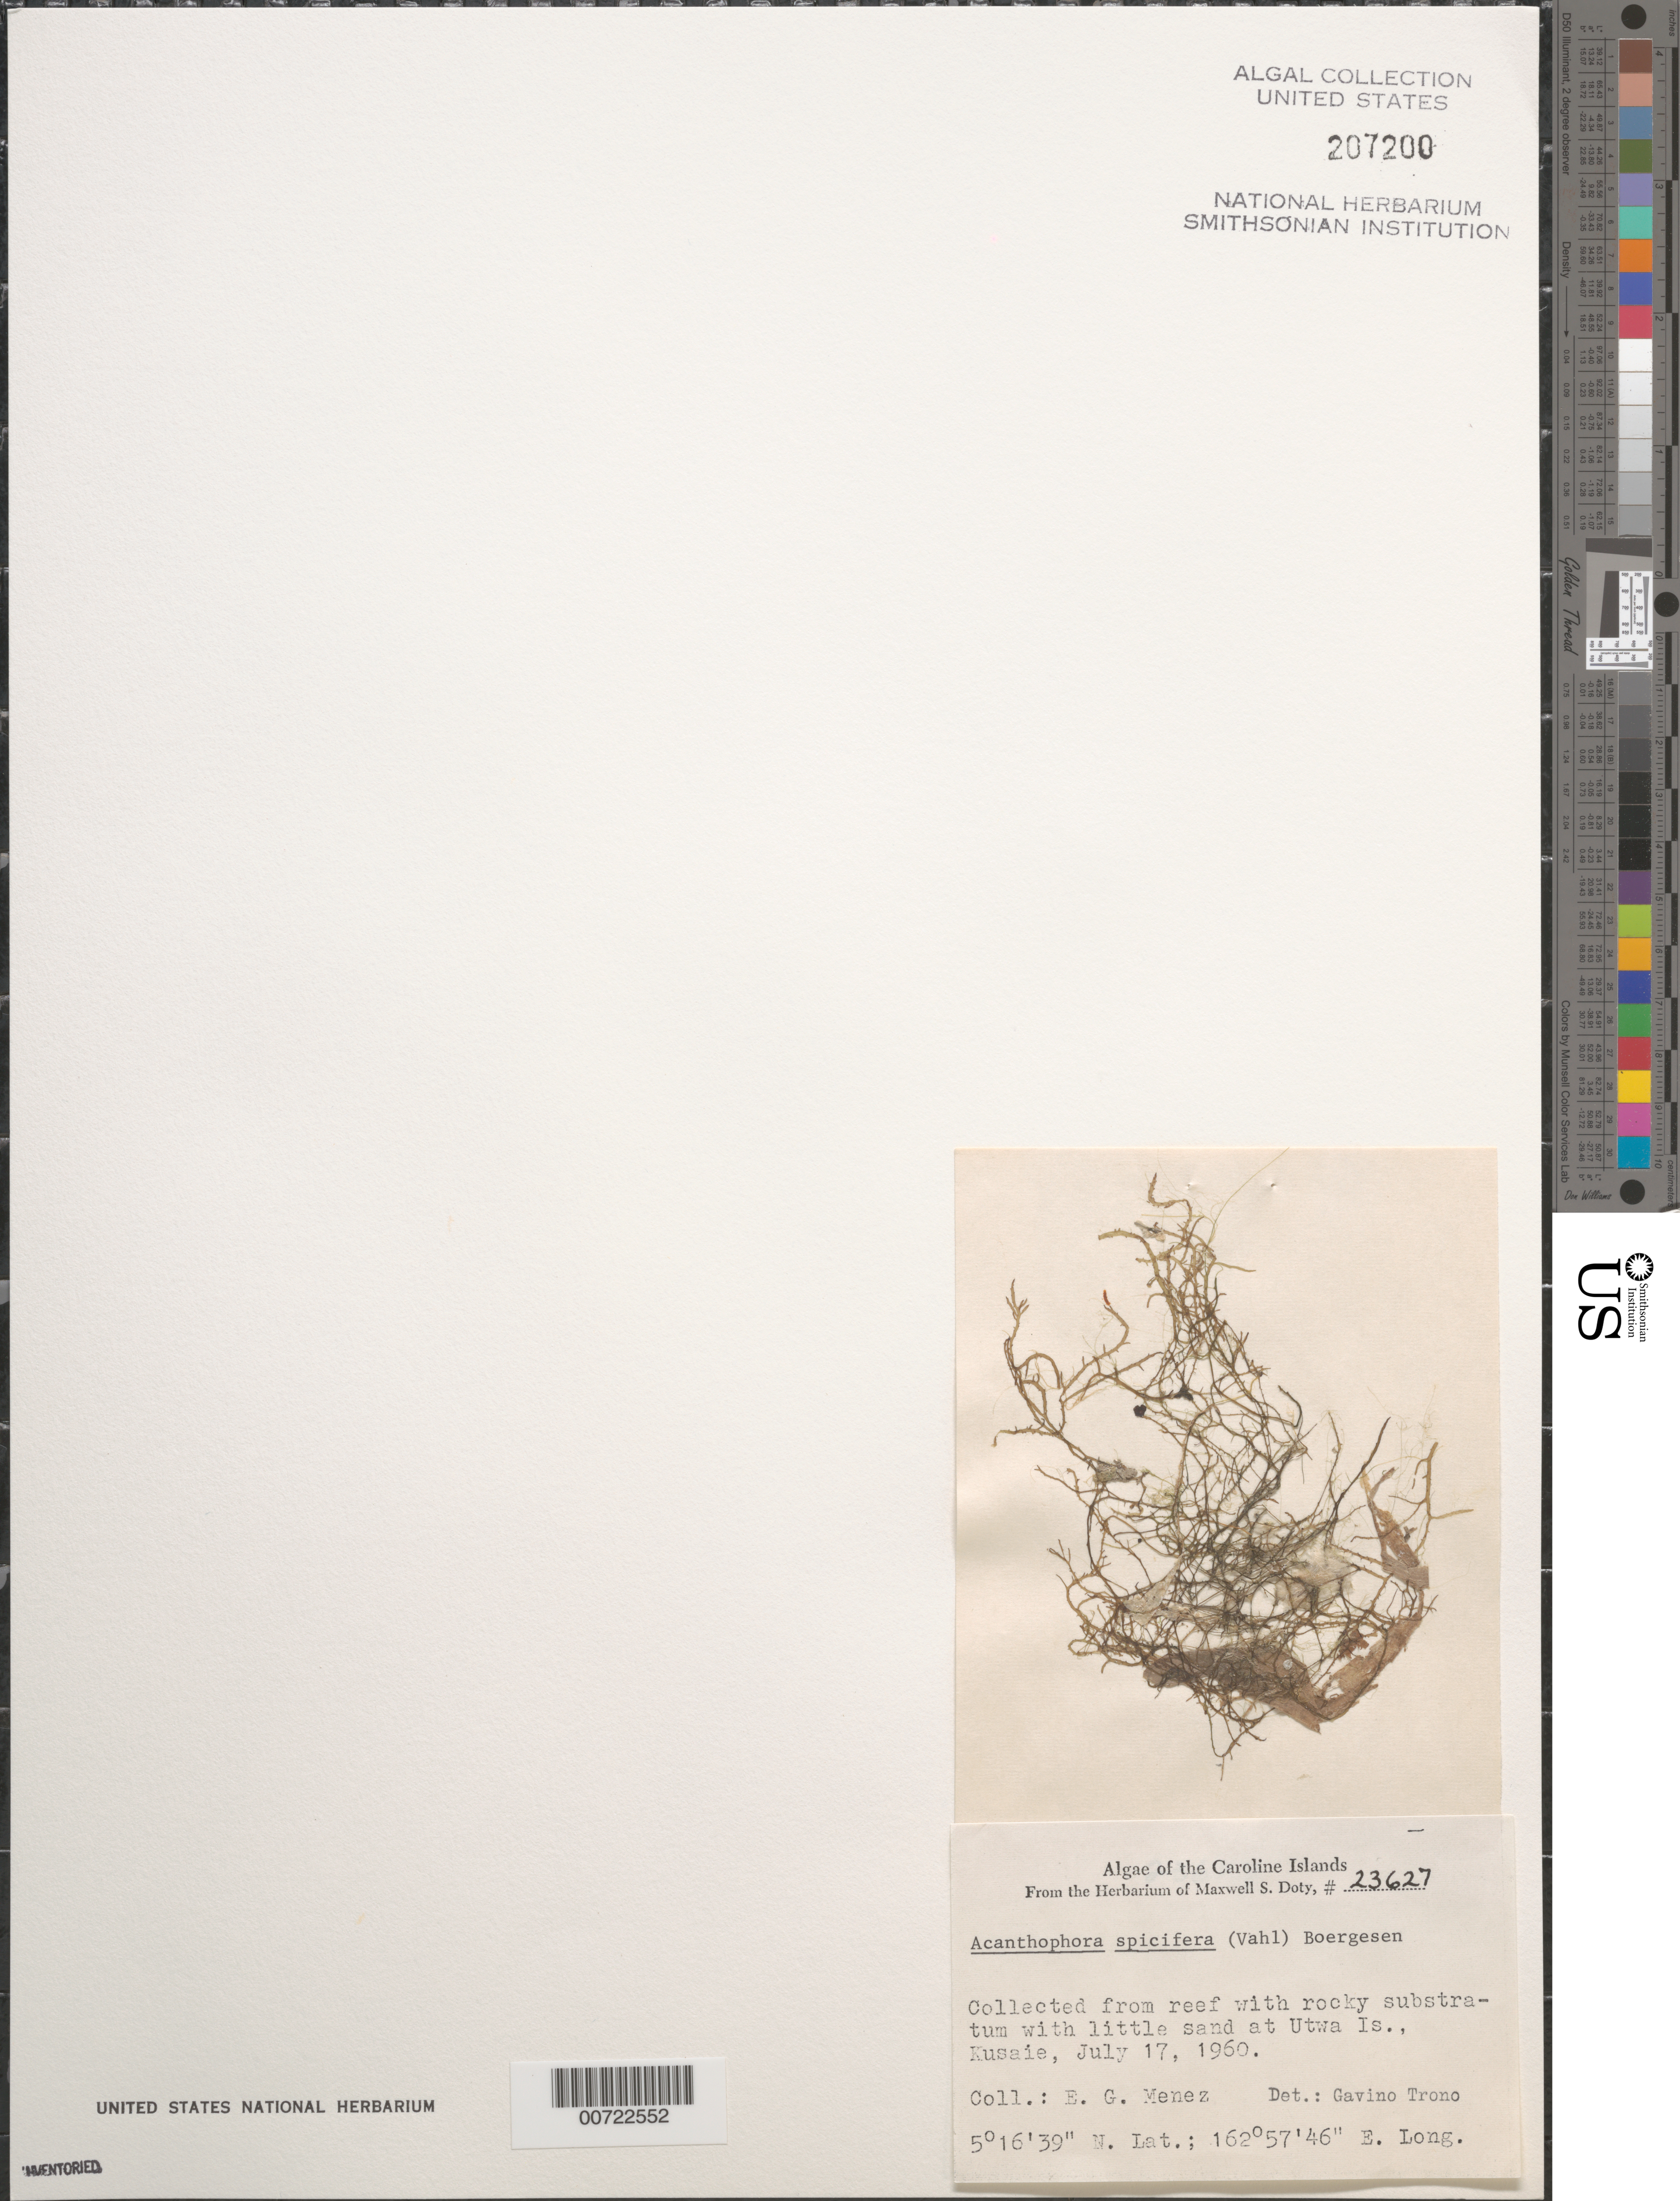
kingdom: Plantae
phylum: Rhodophyta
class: Florideophyceae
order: Ceramiales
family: Rhodomelaceae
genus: Acanthophora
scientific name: Acanthophora spicifera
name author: (Vahl) Børgesen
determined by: Trono, Gavino C., Jr.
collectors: Meñez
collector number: MSD 23627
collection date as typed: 17 Jul 1960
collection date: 1960-07-17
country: Micronesia, Federated States of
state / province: Kosrae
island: Utwa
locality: Utwa Island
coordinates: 5 16' 39" N, 162 57' 46" E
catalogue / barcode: US 207200